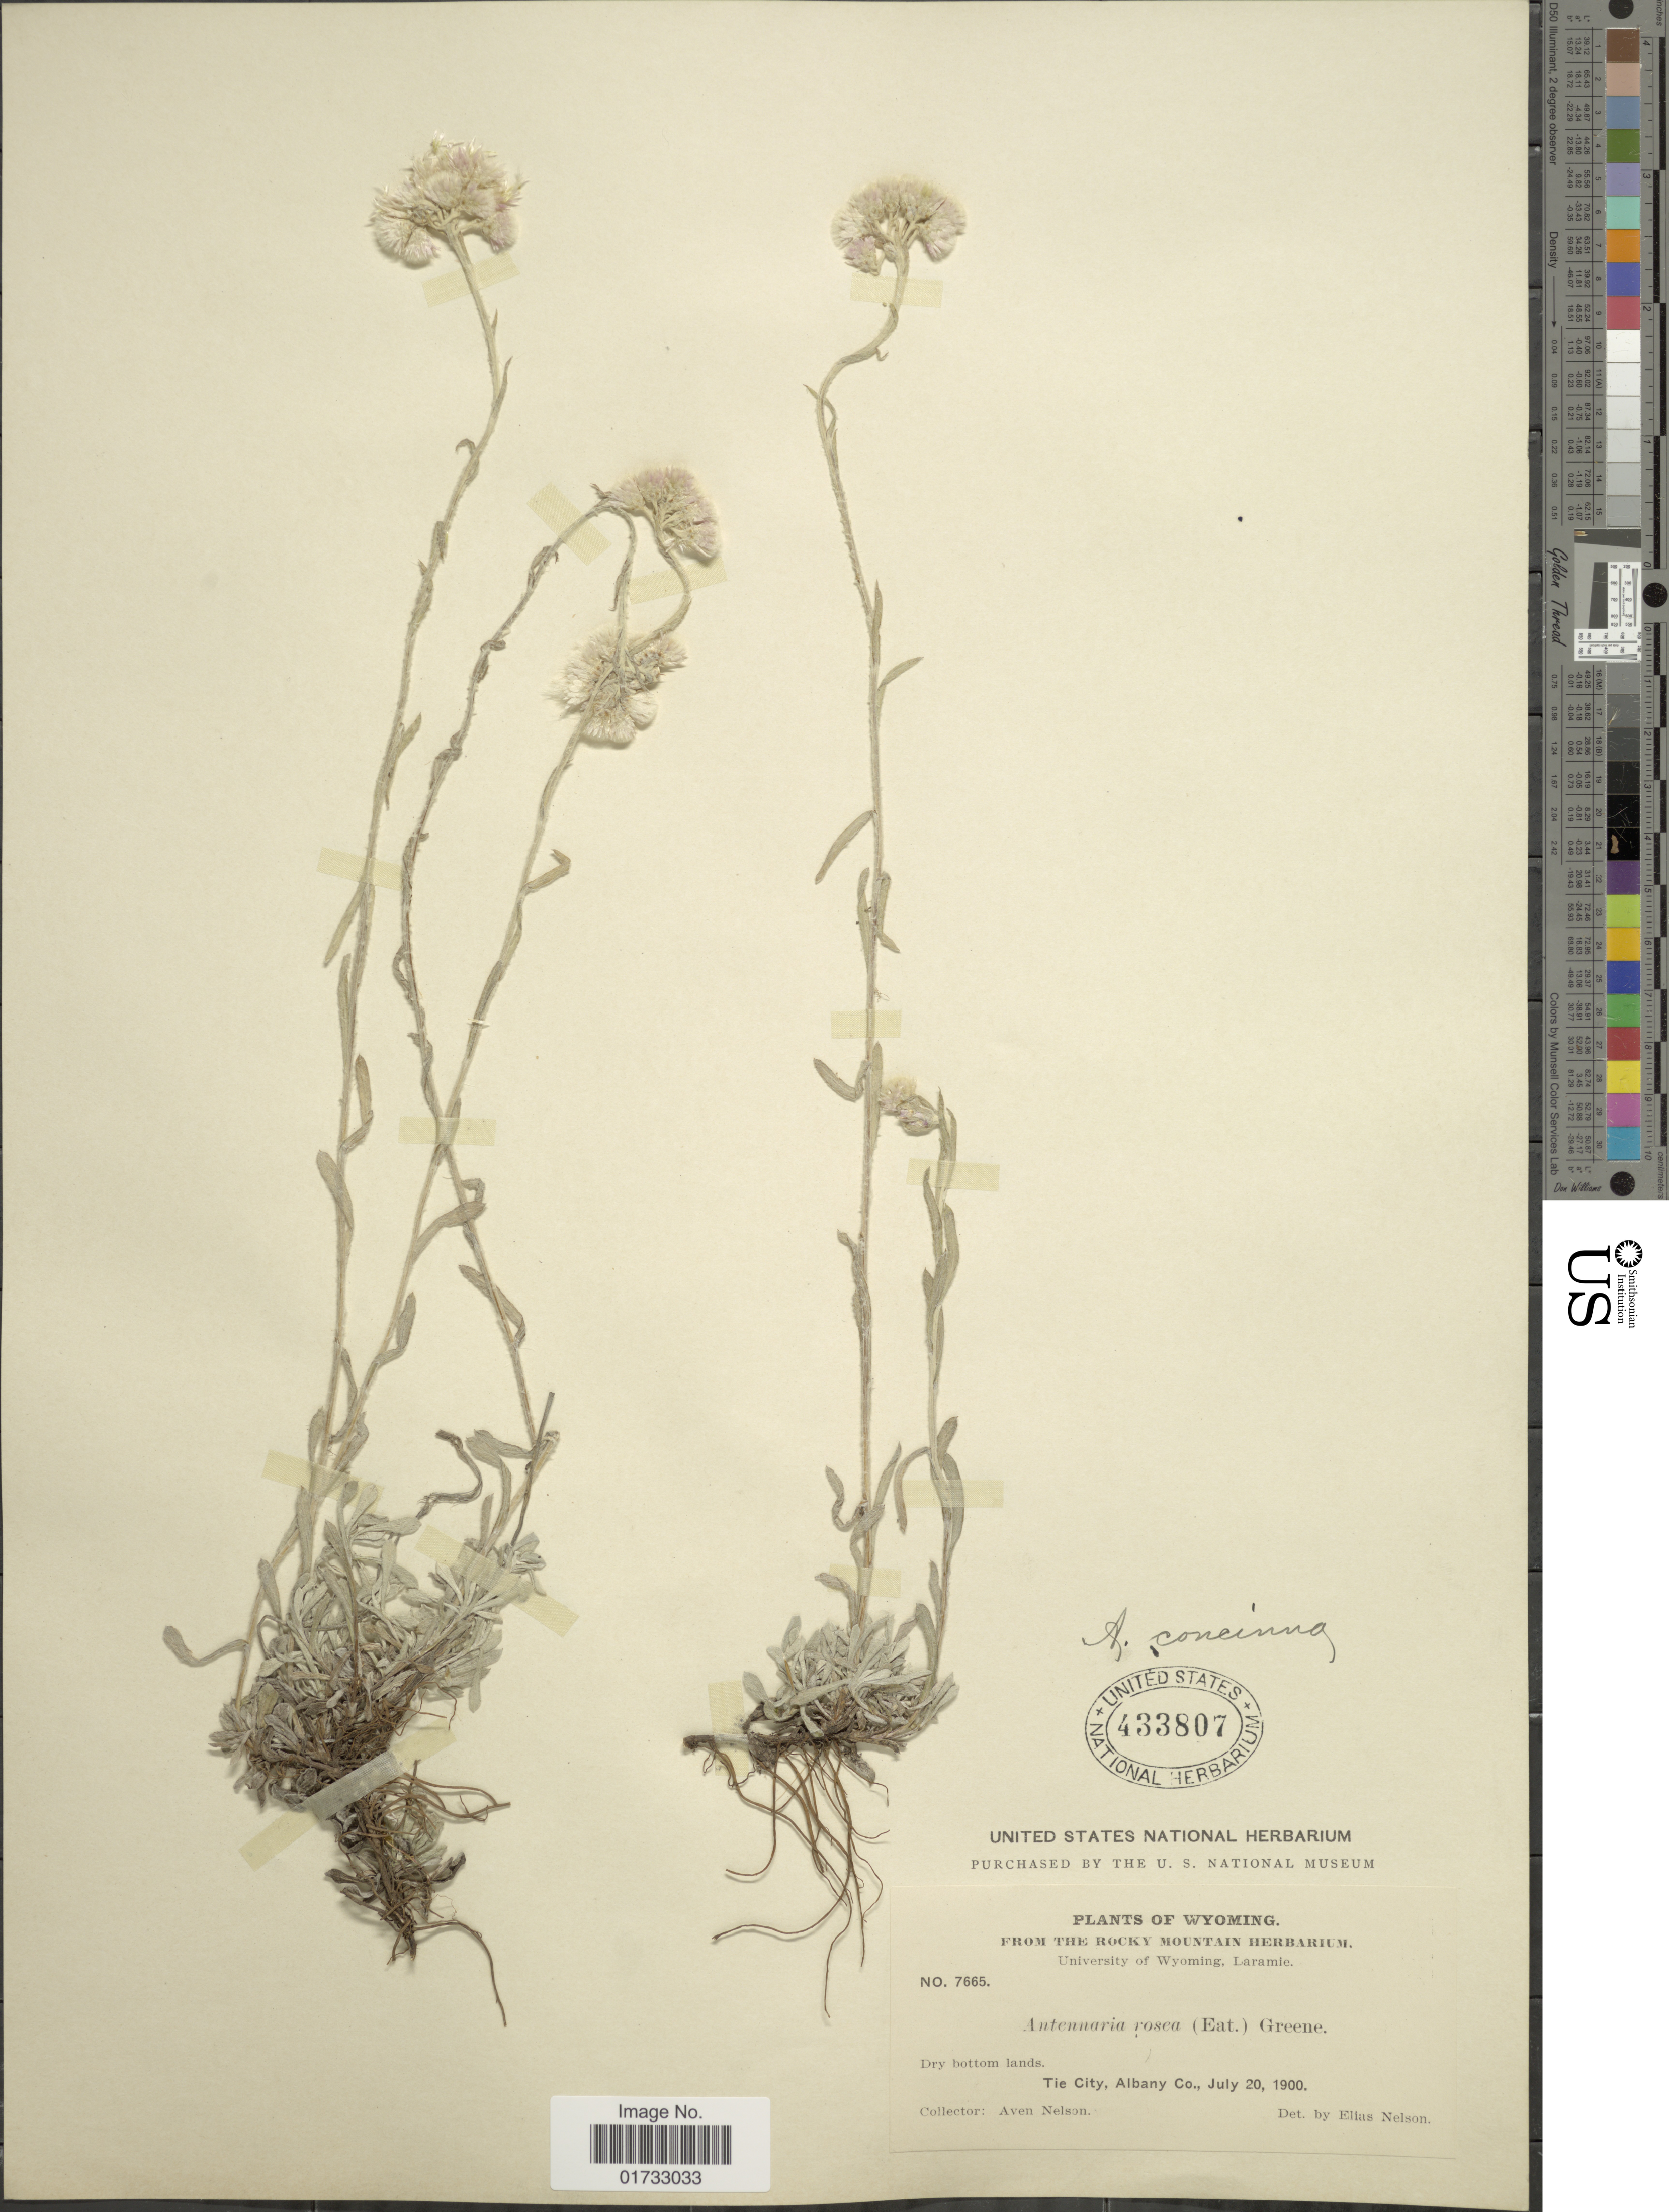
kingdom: Plantae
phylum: Tracheophyta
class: Magnoliopsida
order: Asterales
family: Asteraceae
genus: Antennaria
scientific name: Antennaria rosea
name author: Greene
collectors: A. Nelson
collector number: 7665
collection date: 1900-07-20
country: United States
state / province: Wyoming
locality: Dry bottom lands, Tie City, Albany Co.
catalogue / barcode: US 433807